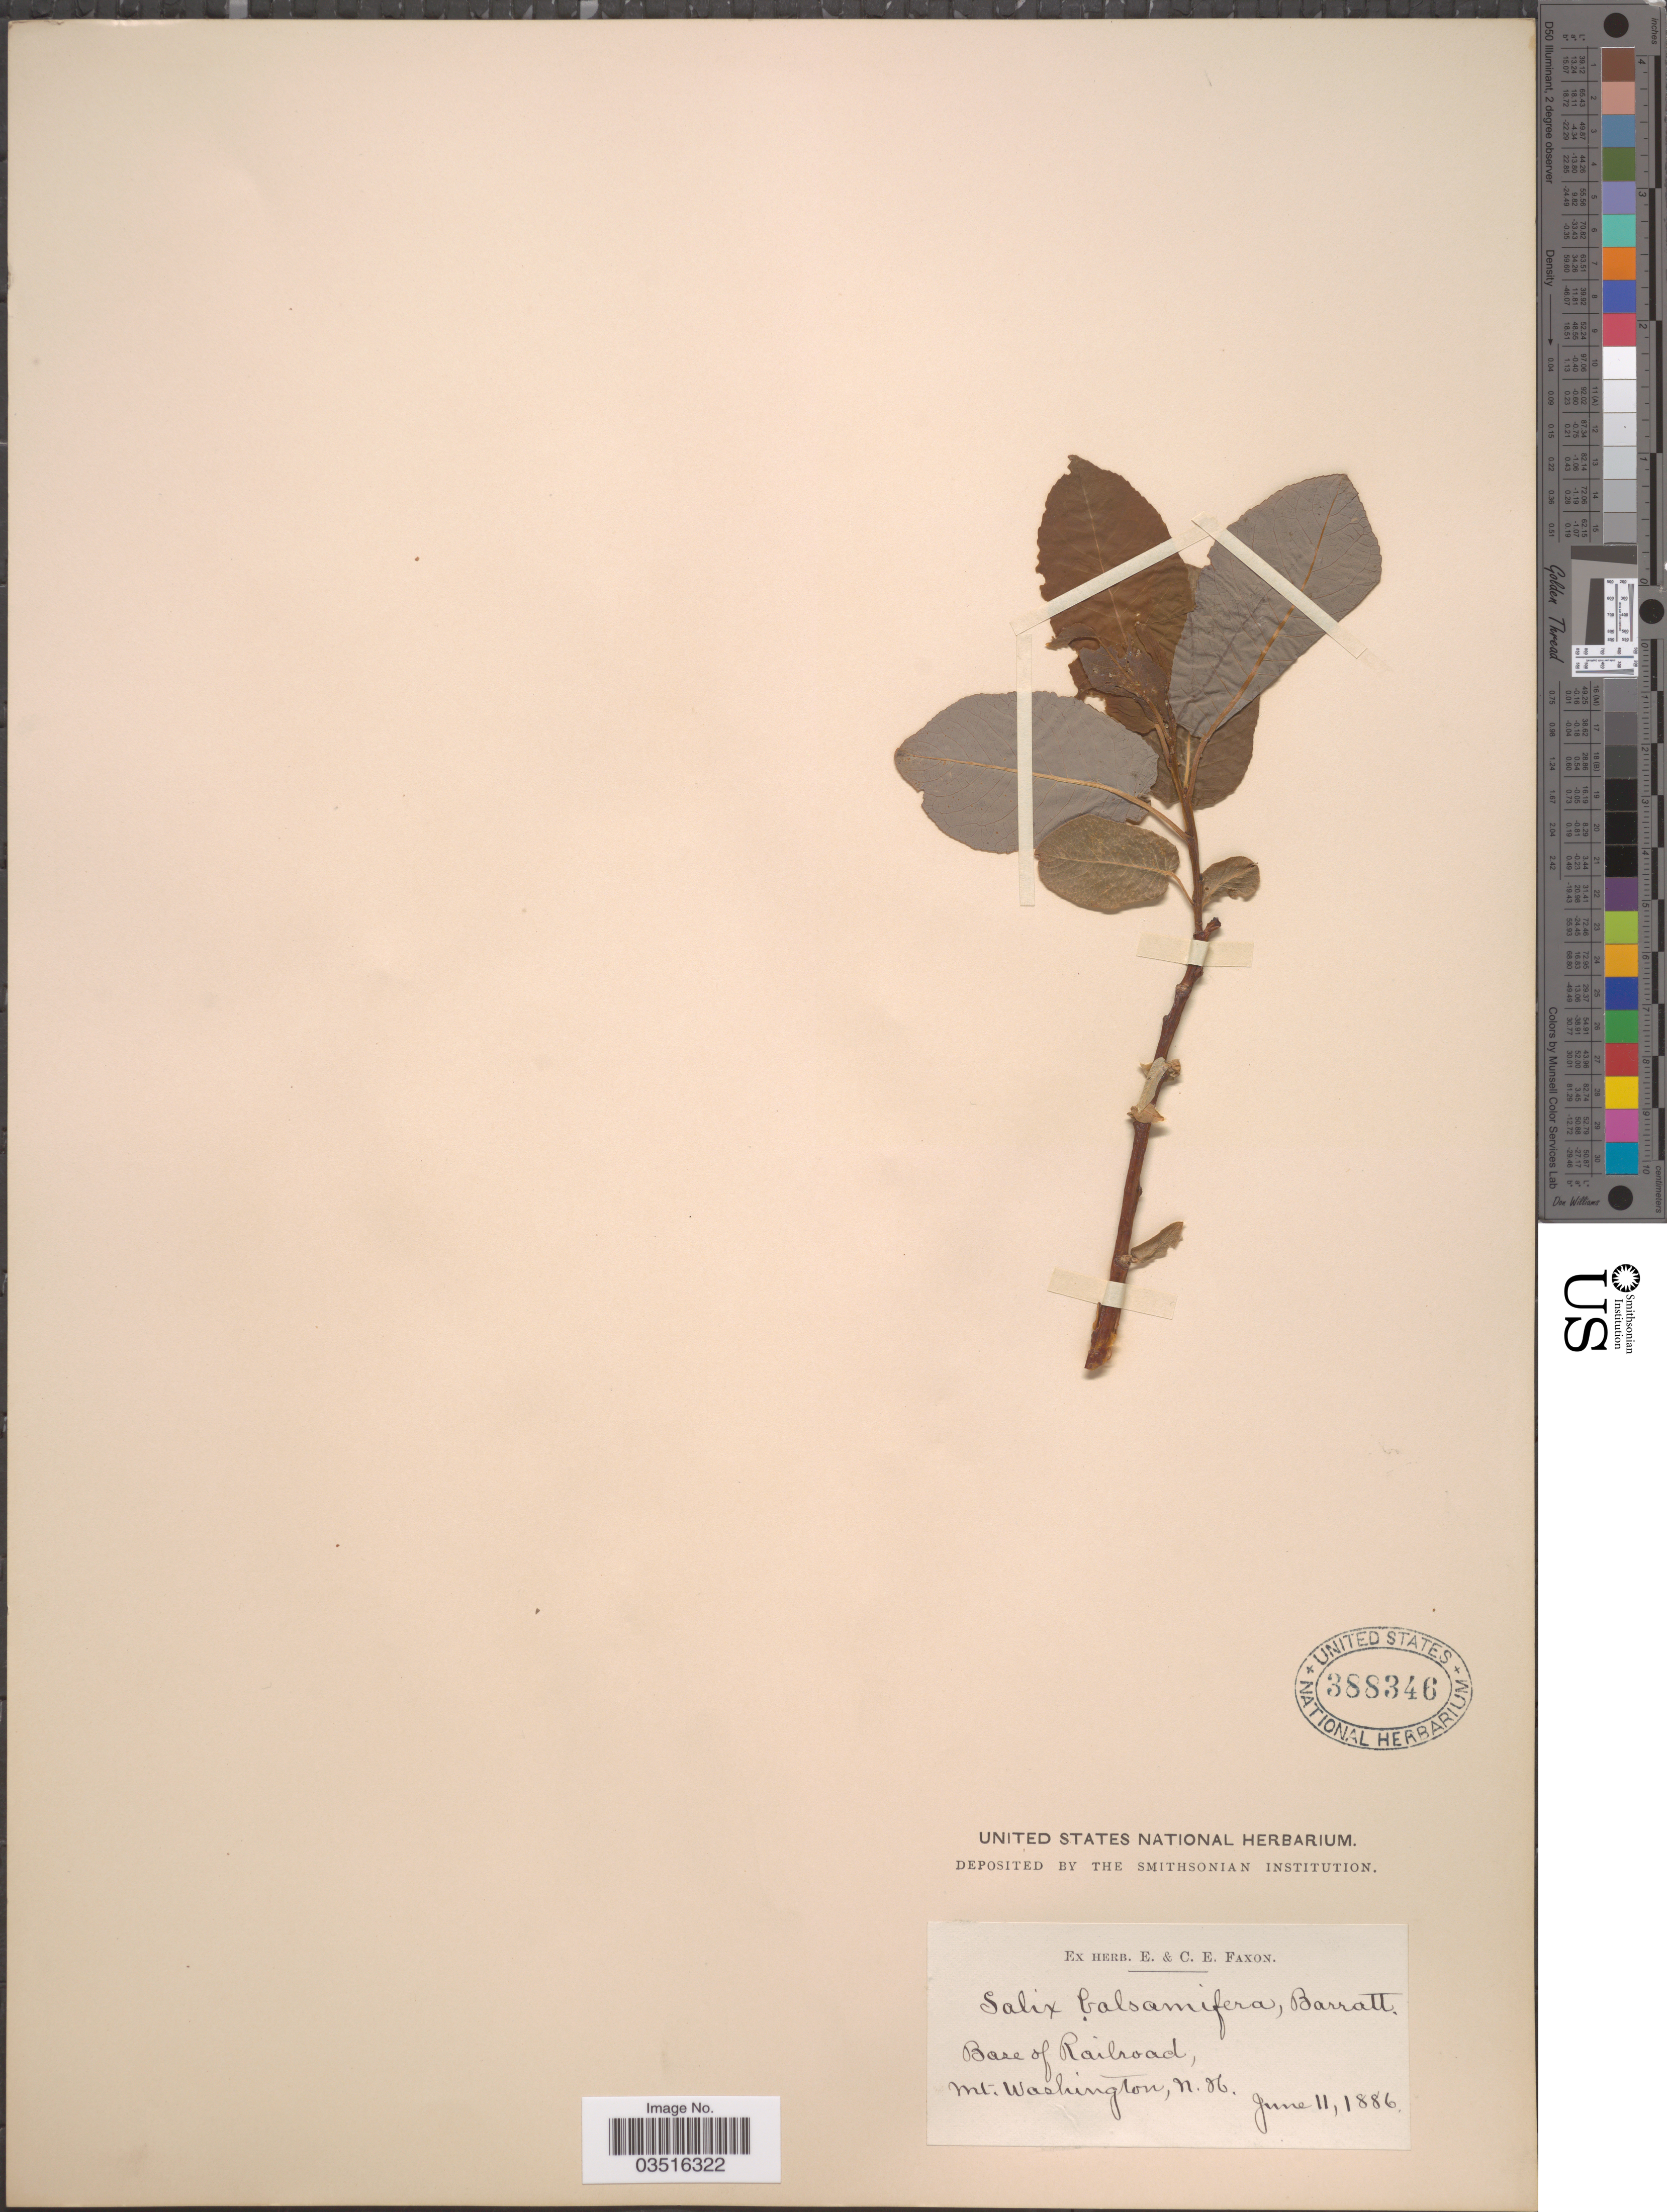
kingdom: Plantae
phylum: Tracheophyta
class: Magnoliopsida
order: Malpighiales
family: Salicaceae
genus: Salix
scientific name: Salix pyrifolia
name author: Ledeb.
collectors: ex herb. E. & C.E. Faxon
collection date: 1886-06-11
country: United States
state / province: New Hampshire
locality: Base of Railroad, Mt. Washington.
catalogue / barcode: US 388346